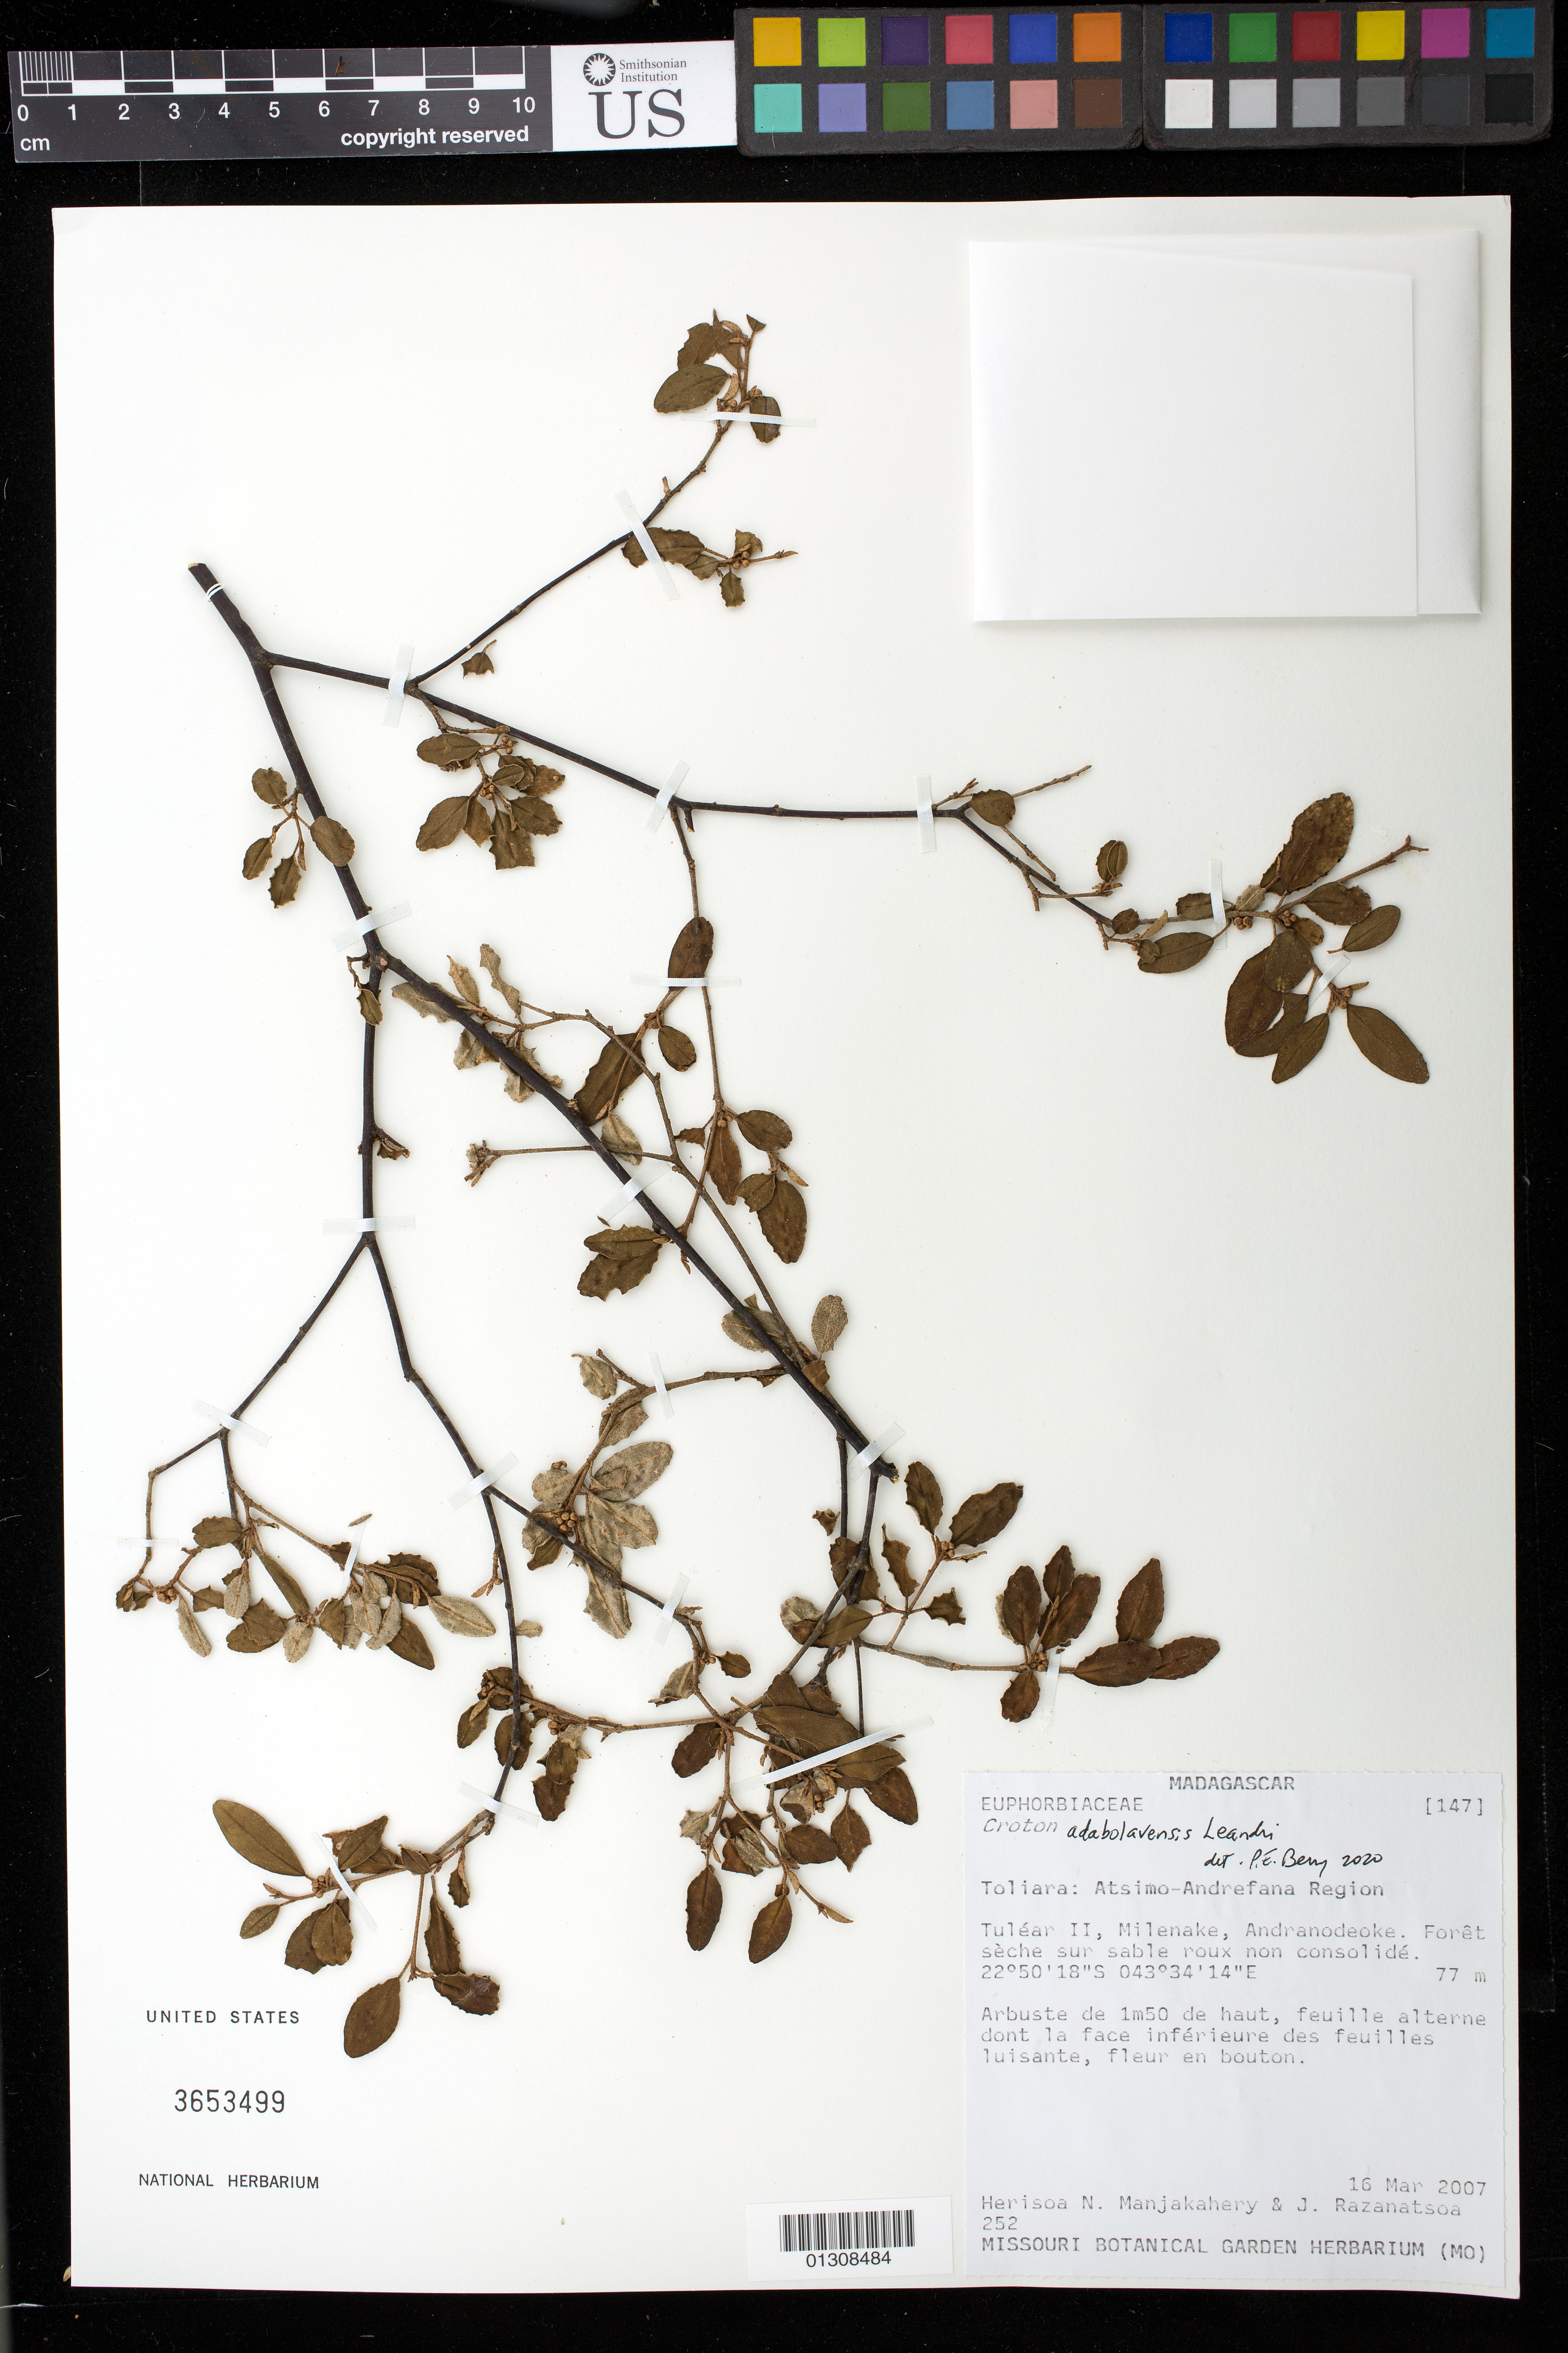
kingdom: Plantae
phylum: Tracheophyta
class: Magnoliopsida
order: Malpighiales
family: Euphorbiaceae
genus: Croton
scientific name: Croton adabolavensis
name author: Leandri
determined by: Berry, Paul E.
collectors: H. N. Manjakahery & J. Razanatsoa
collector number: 252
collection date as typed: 16 Mar 2007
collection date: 2007-03-16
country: Madagascar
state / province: Atsimo-Andrefana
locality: Atsimo-Andrefana Region. Tulear II, Milenake, Andranodeoke.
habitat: Shrub.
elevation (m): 77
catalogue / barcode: US 3653499